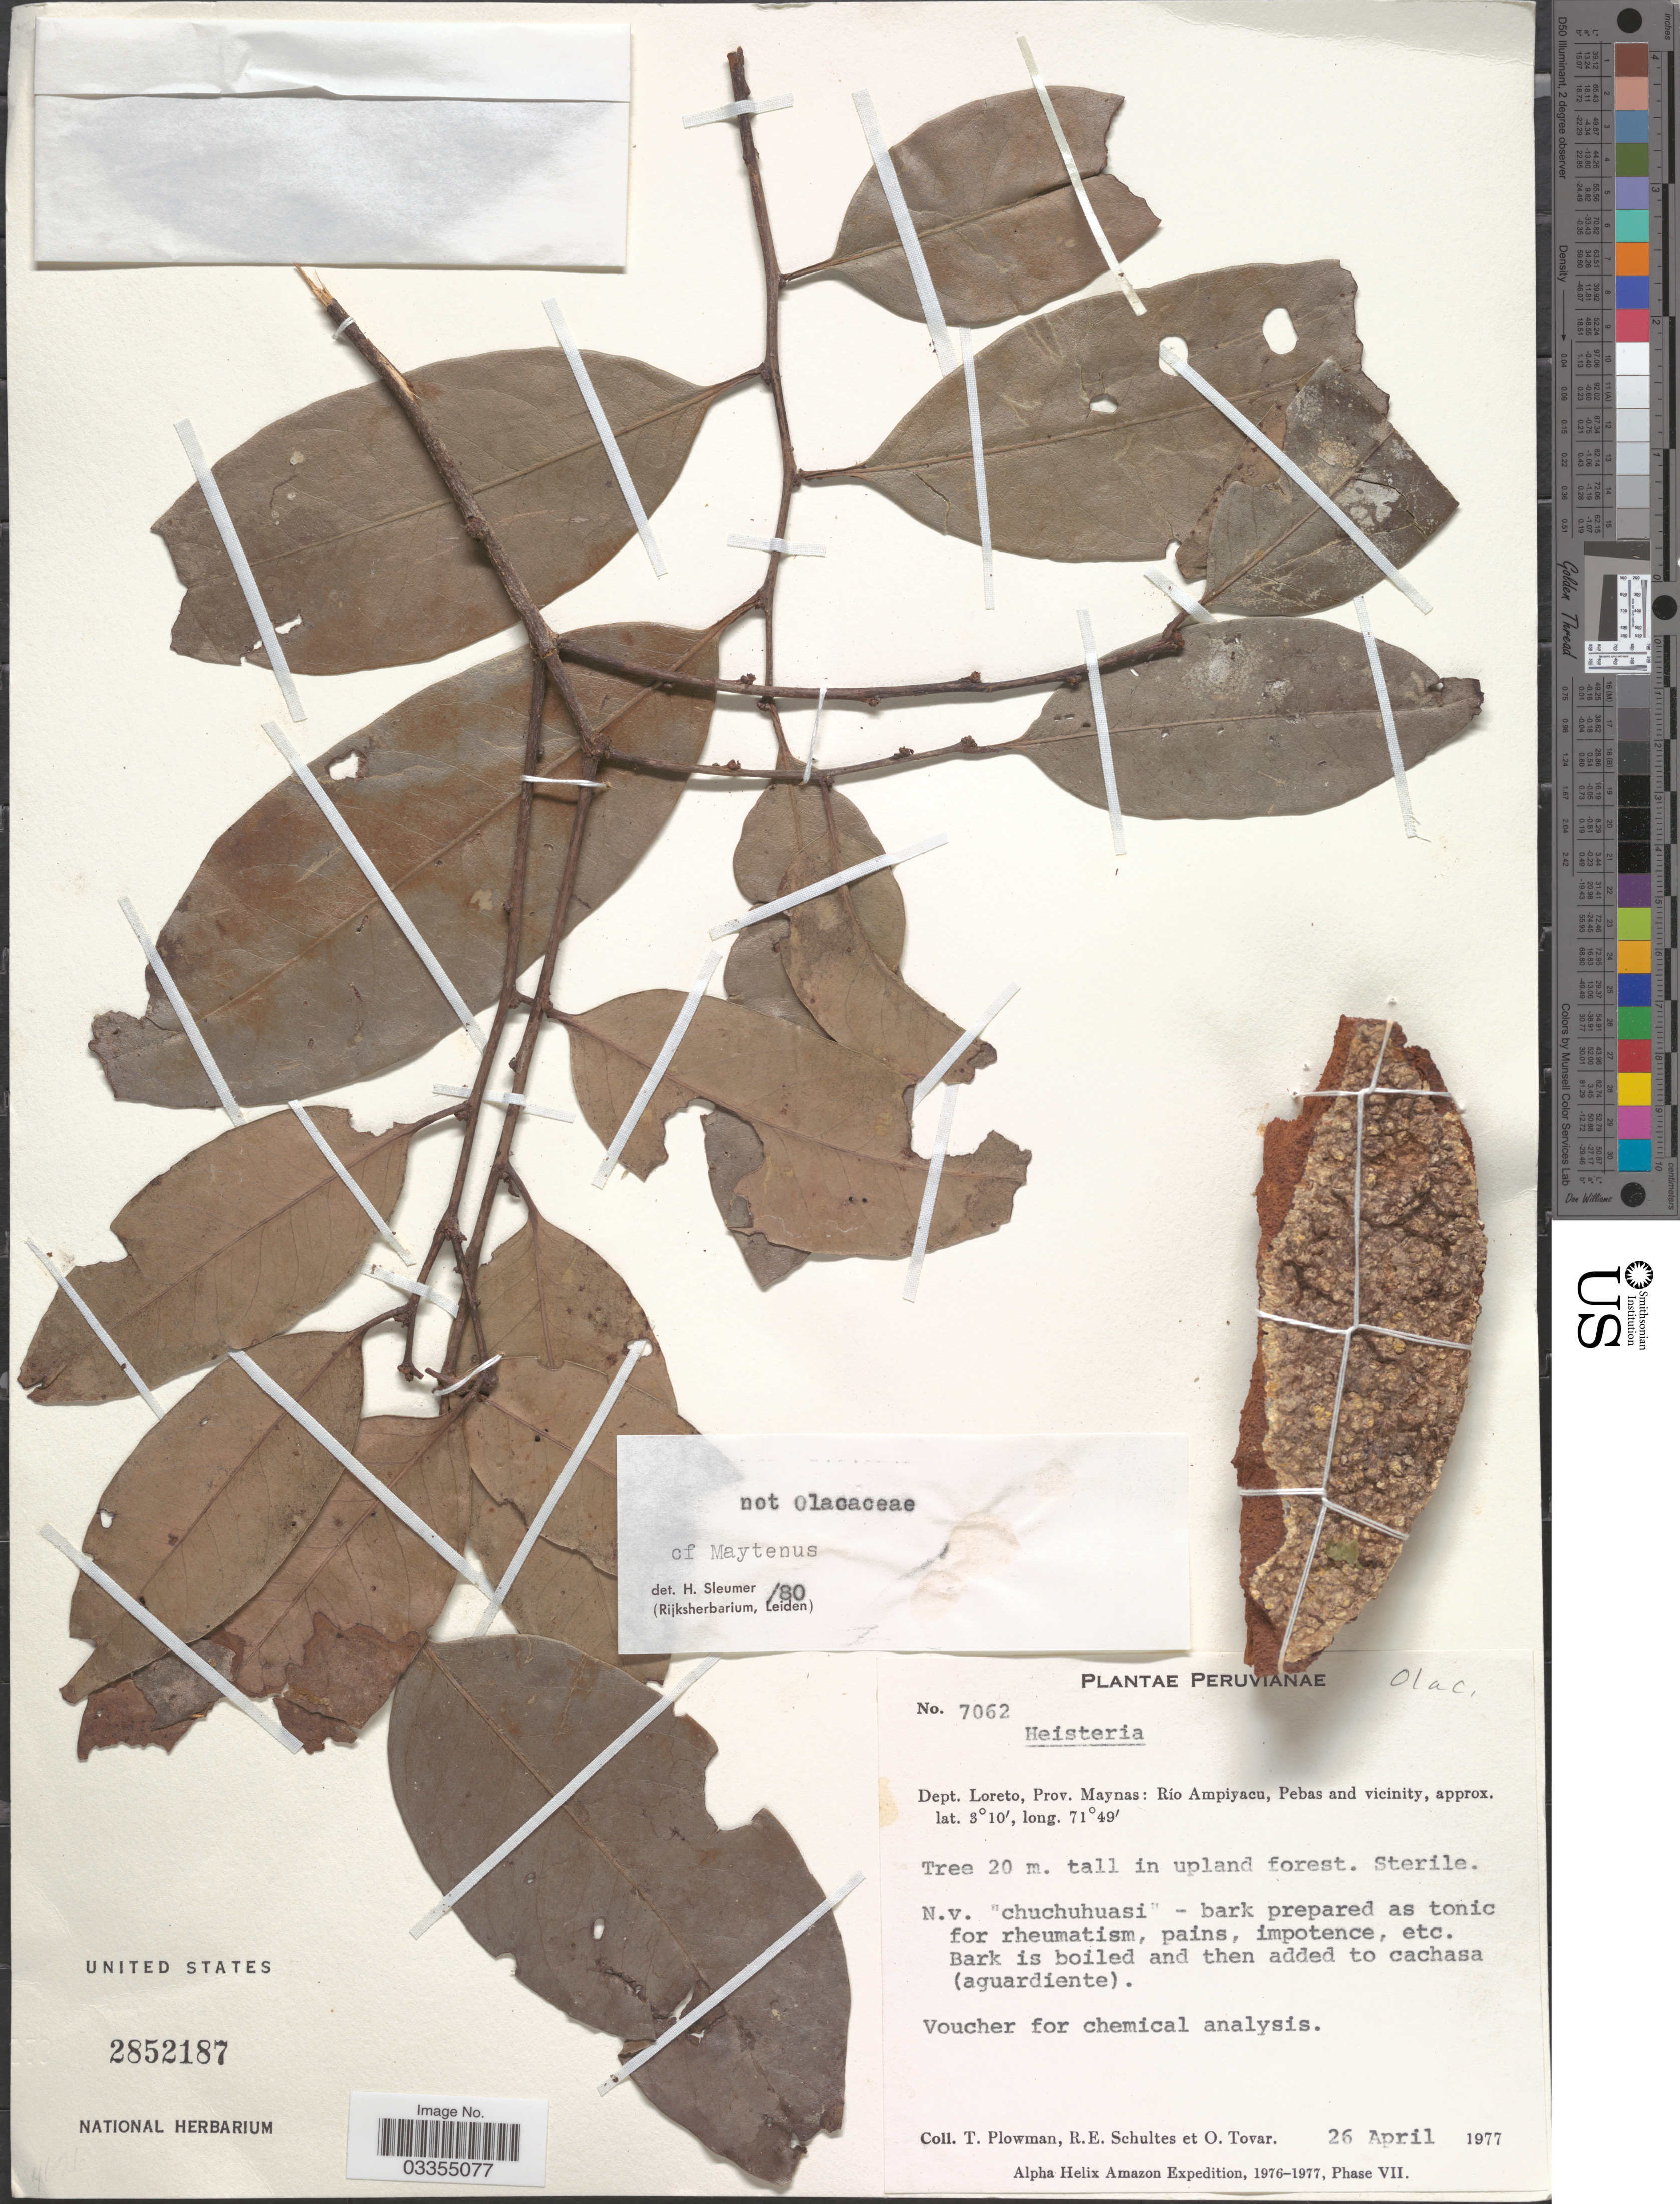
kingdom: Plantae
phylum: Tracheophyta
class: Magnoliopsida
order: Celastrales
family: Celastraceae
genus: Maytenus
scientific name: Maytenus sp.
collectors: T. Plowman, R. E. Schultes & O. Tovar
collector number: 7062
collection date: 1977-04-26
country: Peru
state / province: Loreto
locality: Dept. Loreto, Prov. Maynas: Río Ampiyacu, Pebas and vicinity.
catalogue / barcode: US 2852187